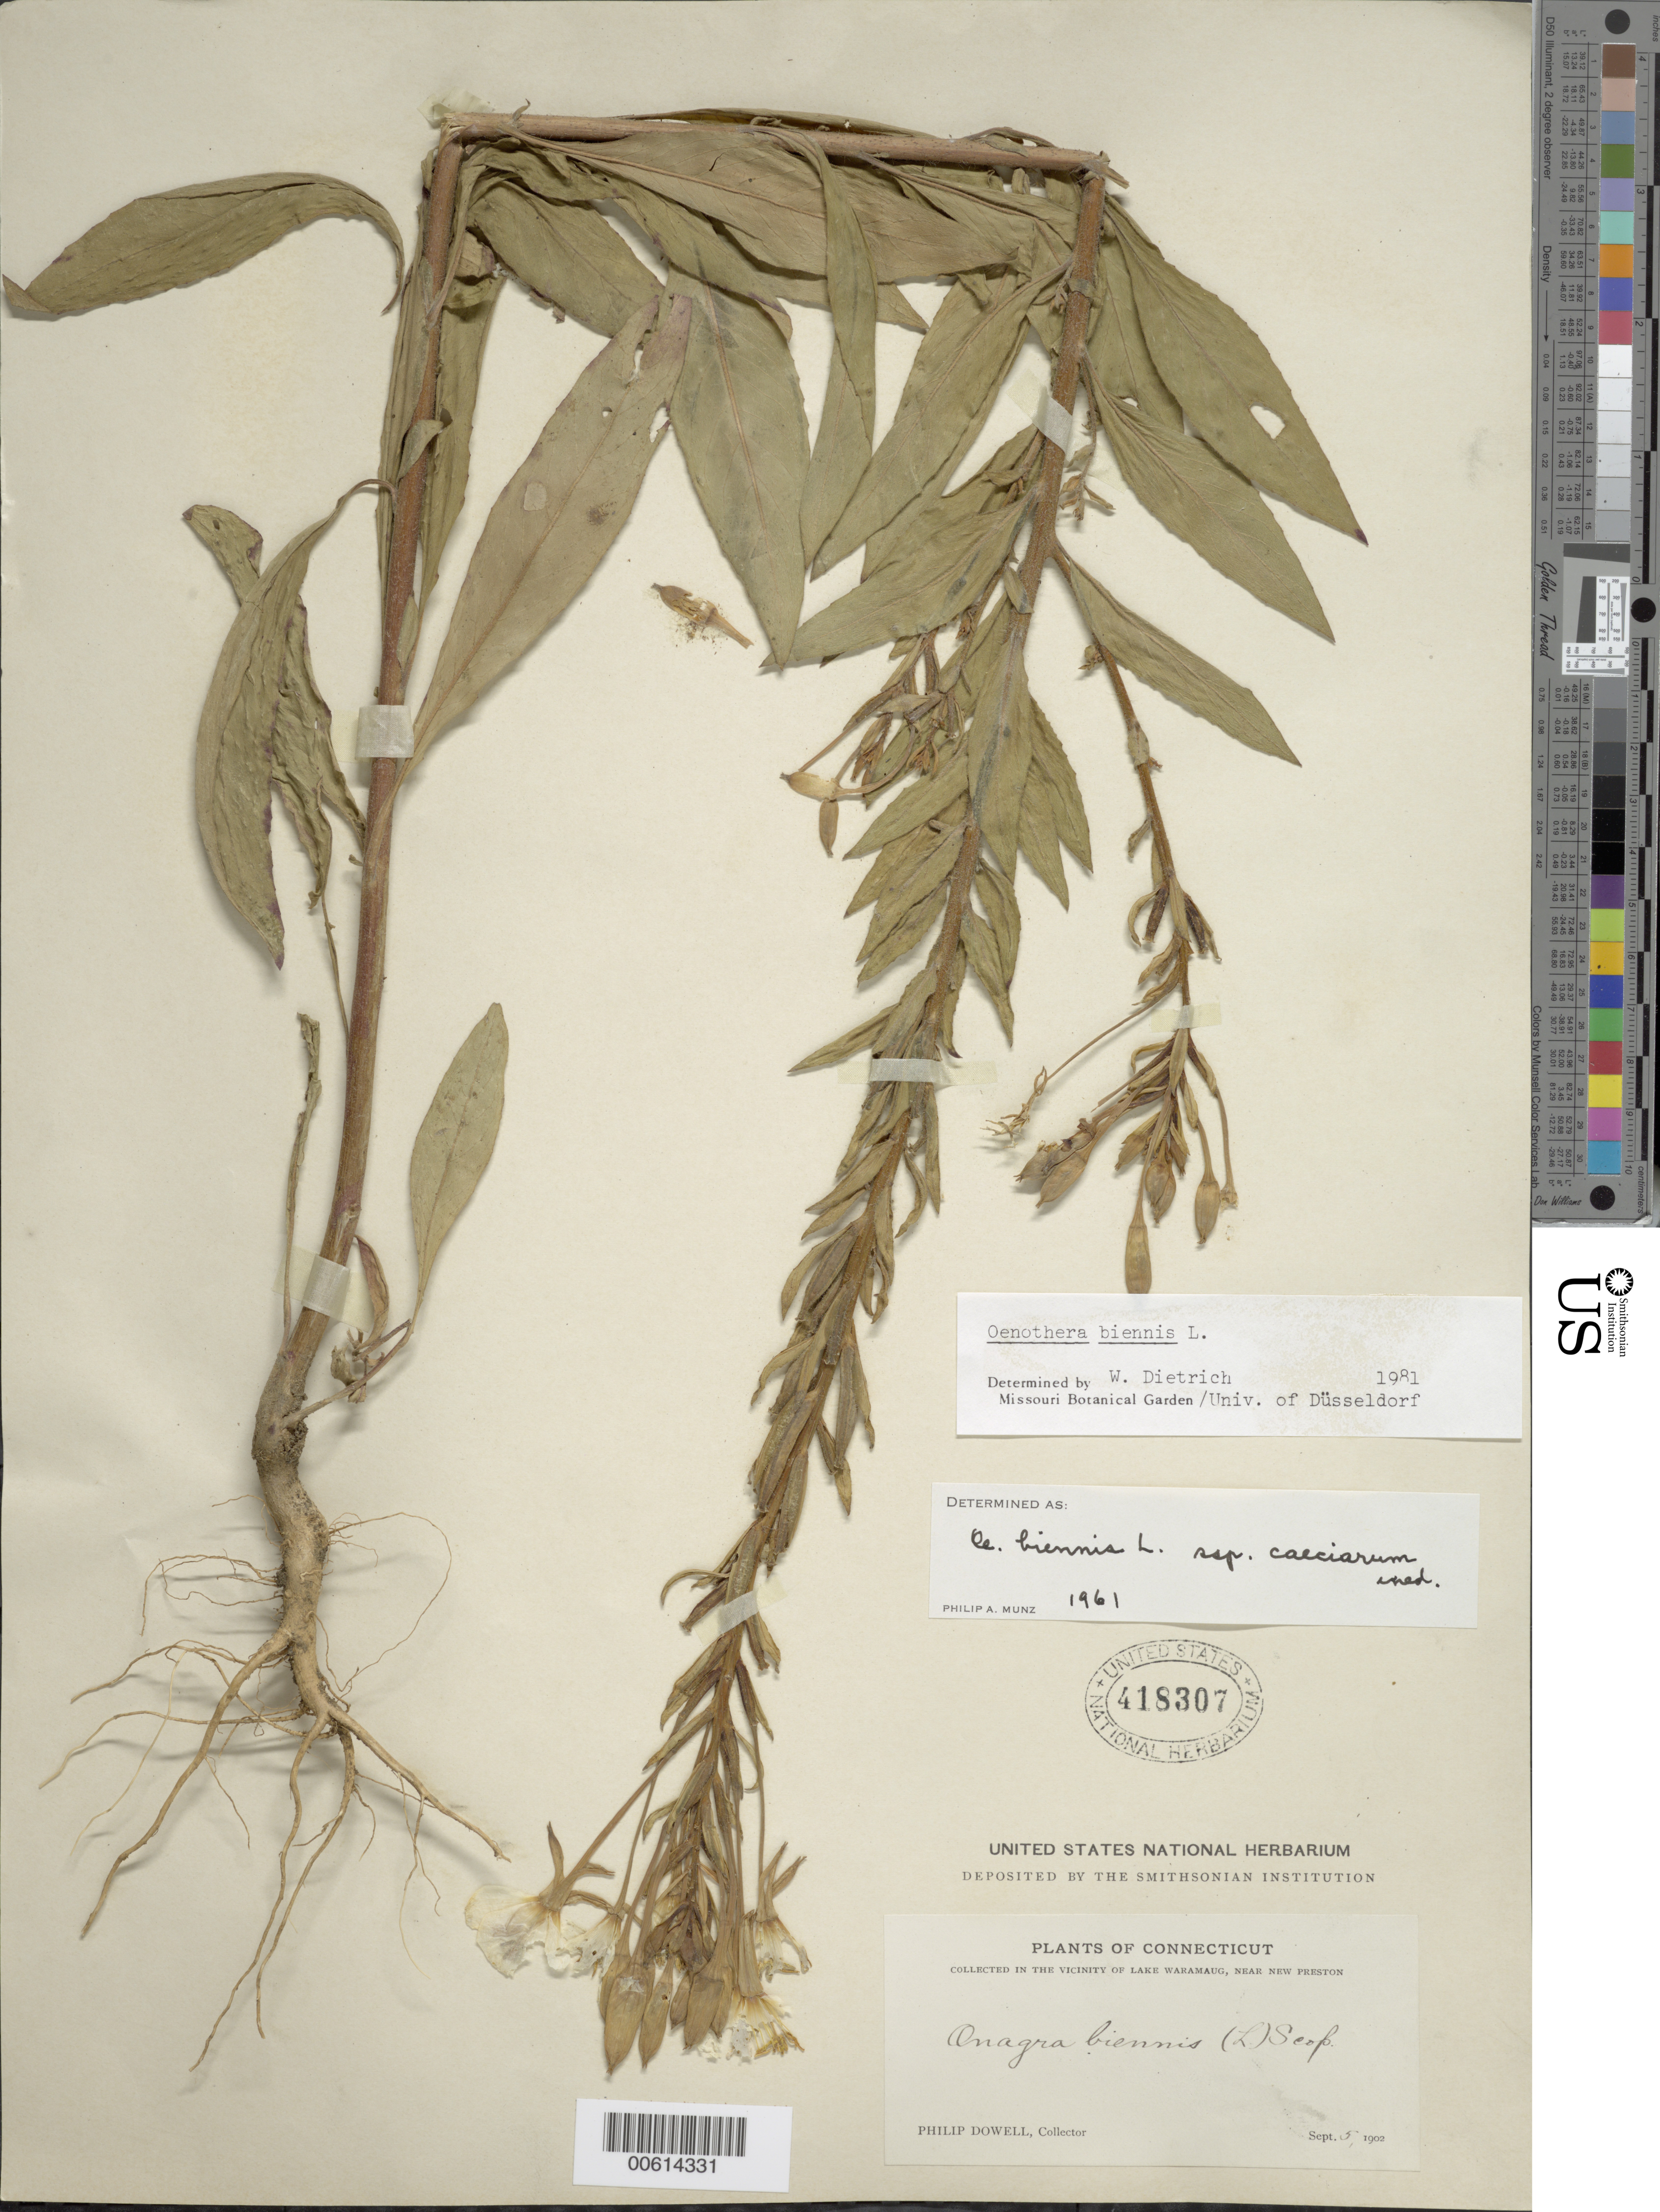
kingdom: Plantae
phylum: Tracheophyta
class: Magnoliopsida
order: Myrtales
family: Onagraceae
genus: Oenothera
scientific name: Oenothera biennis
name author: L.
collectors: P. Dowell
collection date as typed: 05 Sep 1902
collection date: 1902-09-05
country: United States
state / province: Connecticut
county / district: Litchfield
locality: Lake Waramaug, near New Preston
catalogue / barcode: US 418307